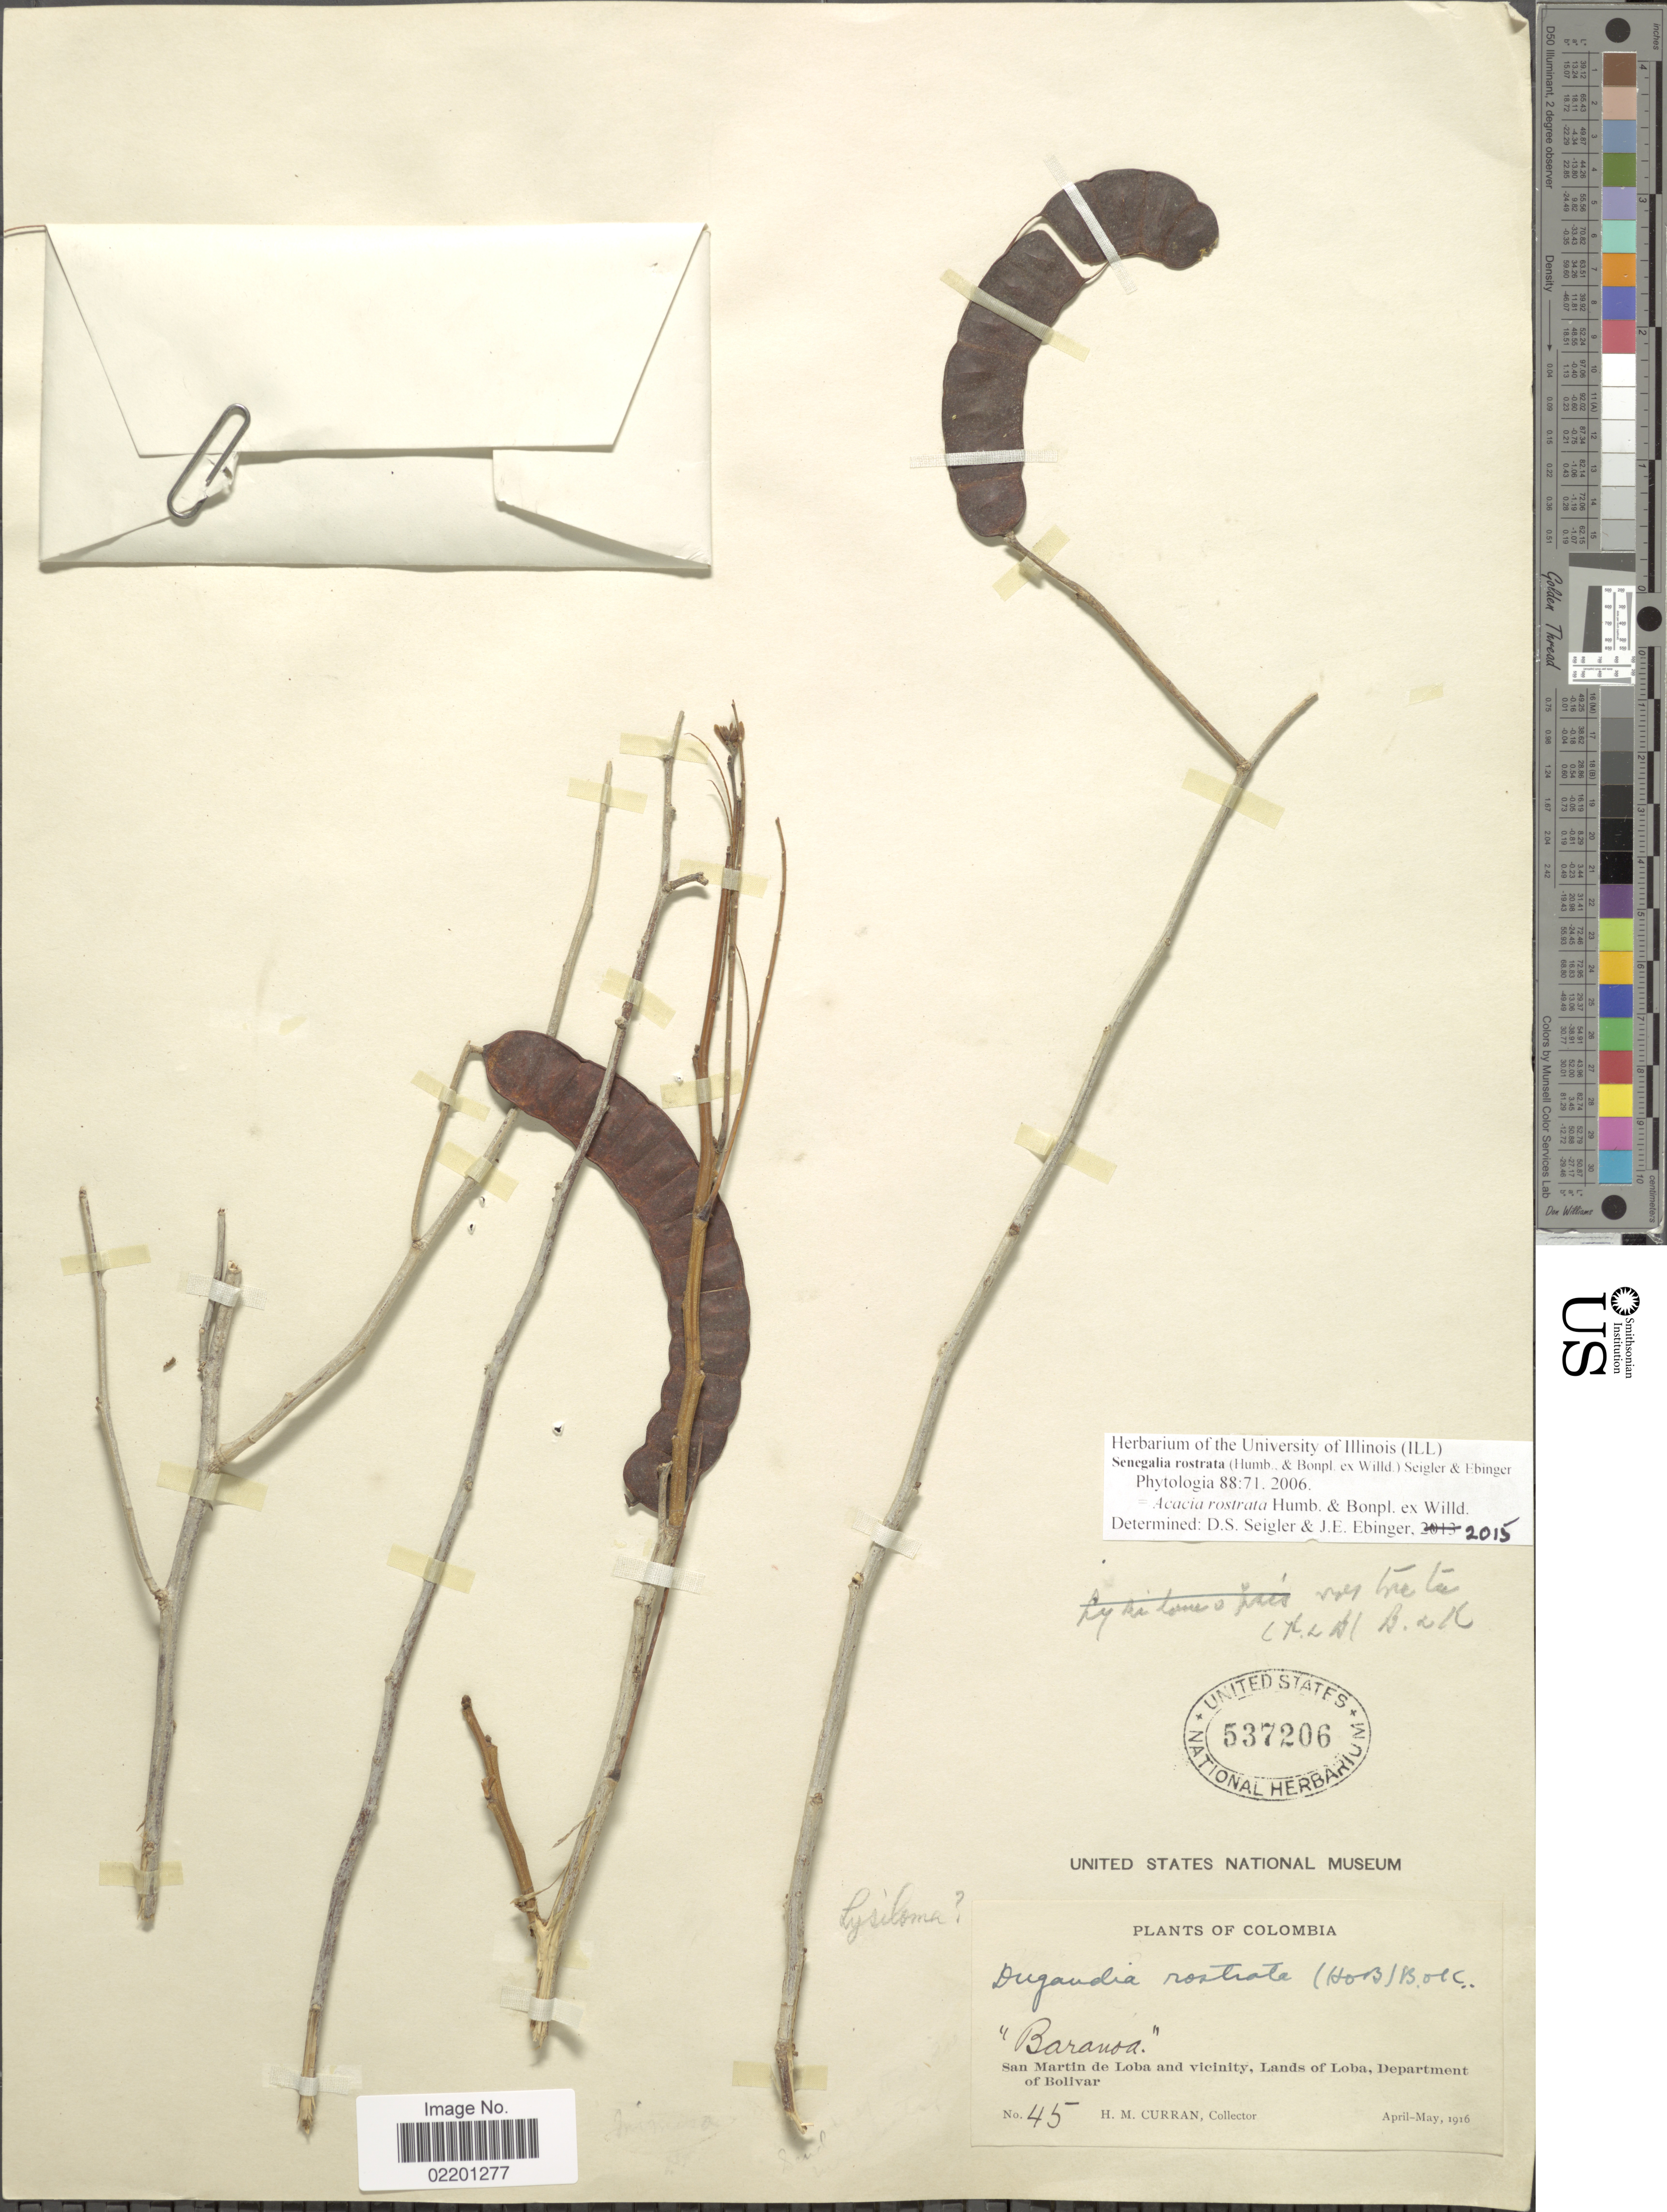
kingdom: Plantae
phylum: Tracheophyta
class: Magnoliopsida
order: Fabales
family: Fabaceae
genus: Senegalia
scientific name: Senegalia rostrata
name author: (Humb. ex Willd.) Seigler & Ebinger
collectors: H. M. Curran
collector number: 45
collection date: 1916-04/1916-05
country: Colombia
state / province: Bolívar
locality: Baraboa, San Martin de Lobaand vicinity, Lands of Loba, Department of Bolivar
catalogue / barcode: US 537206